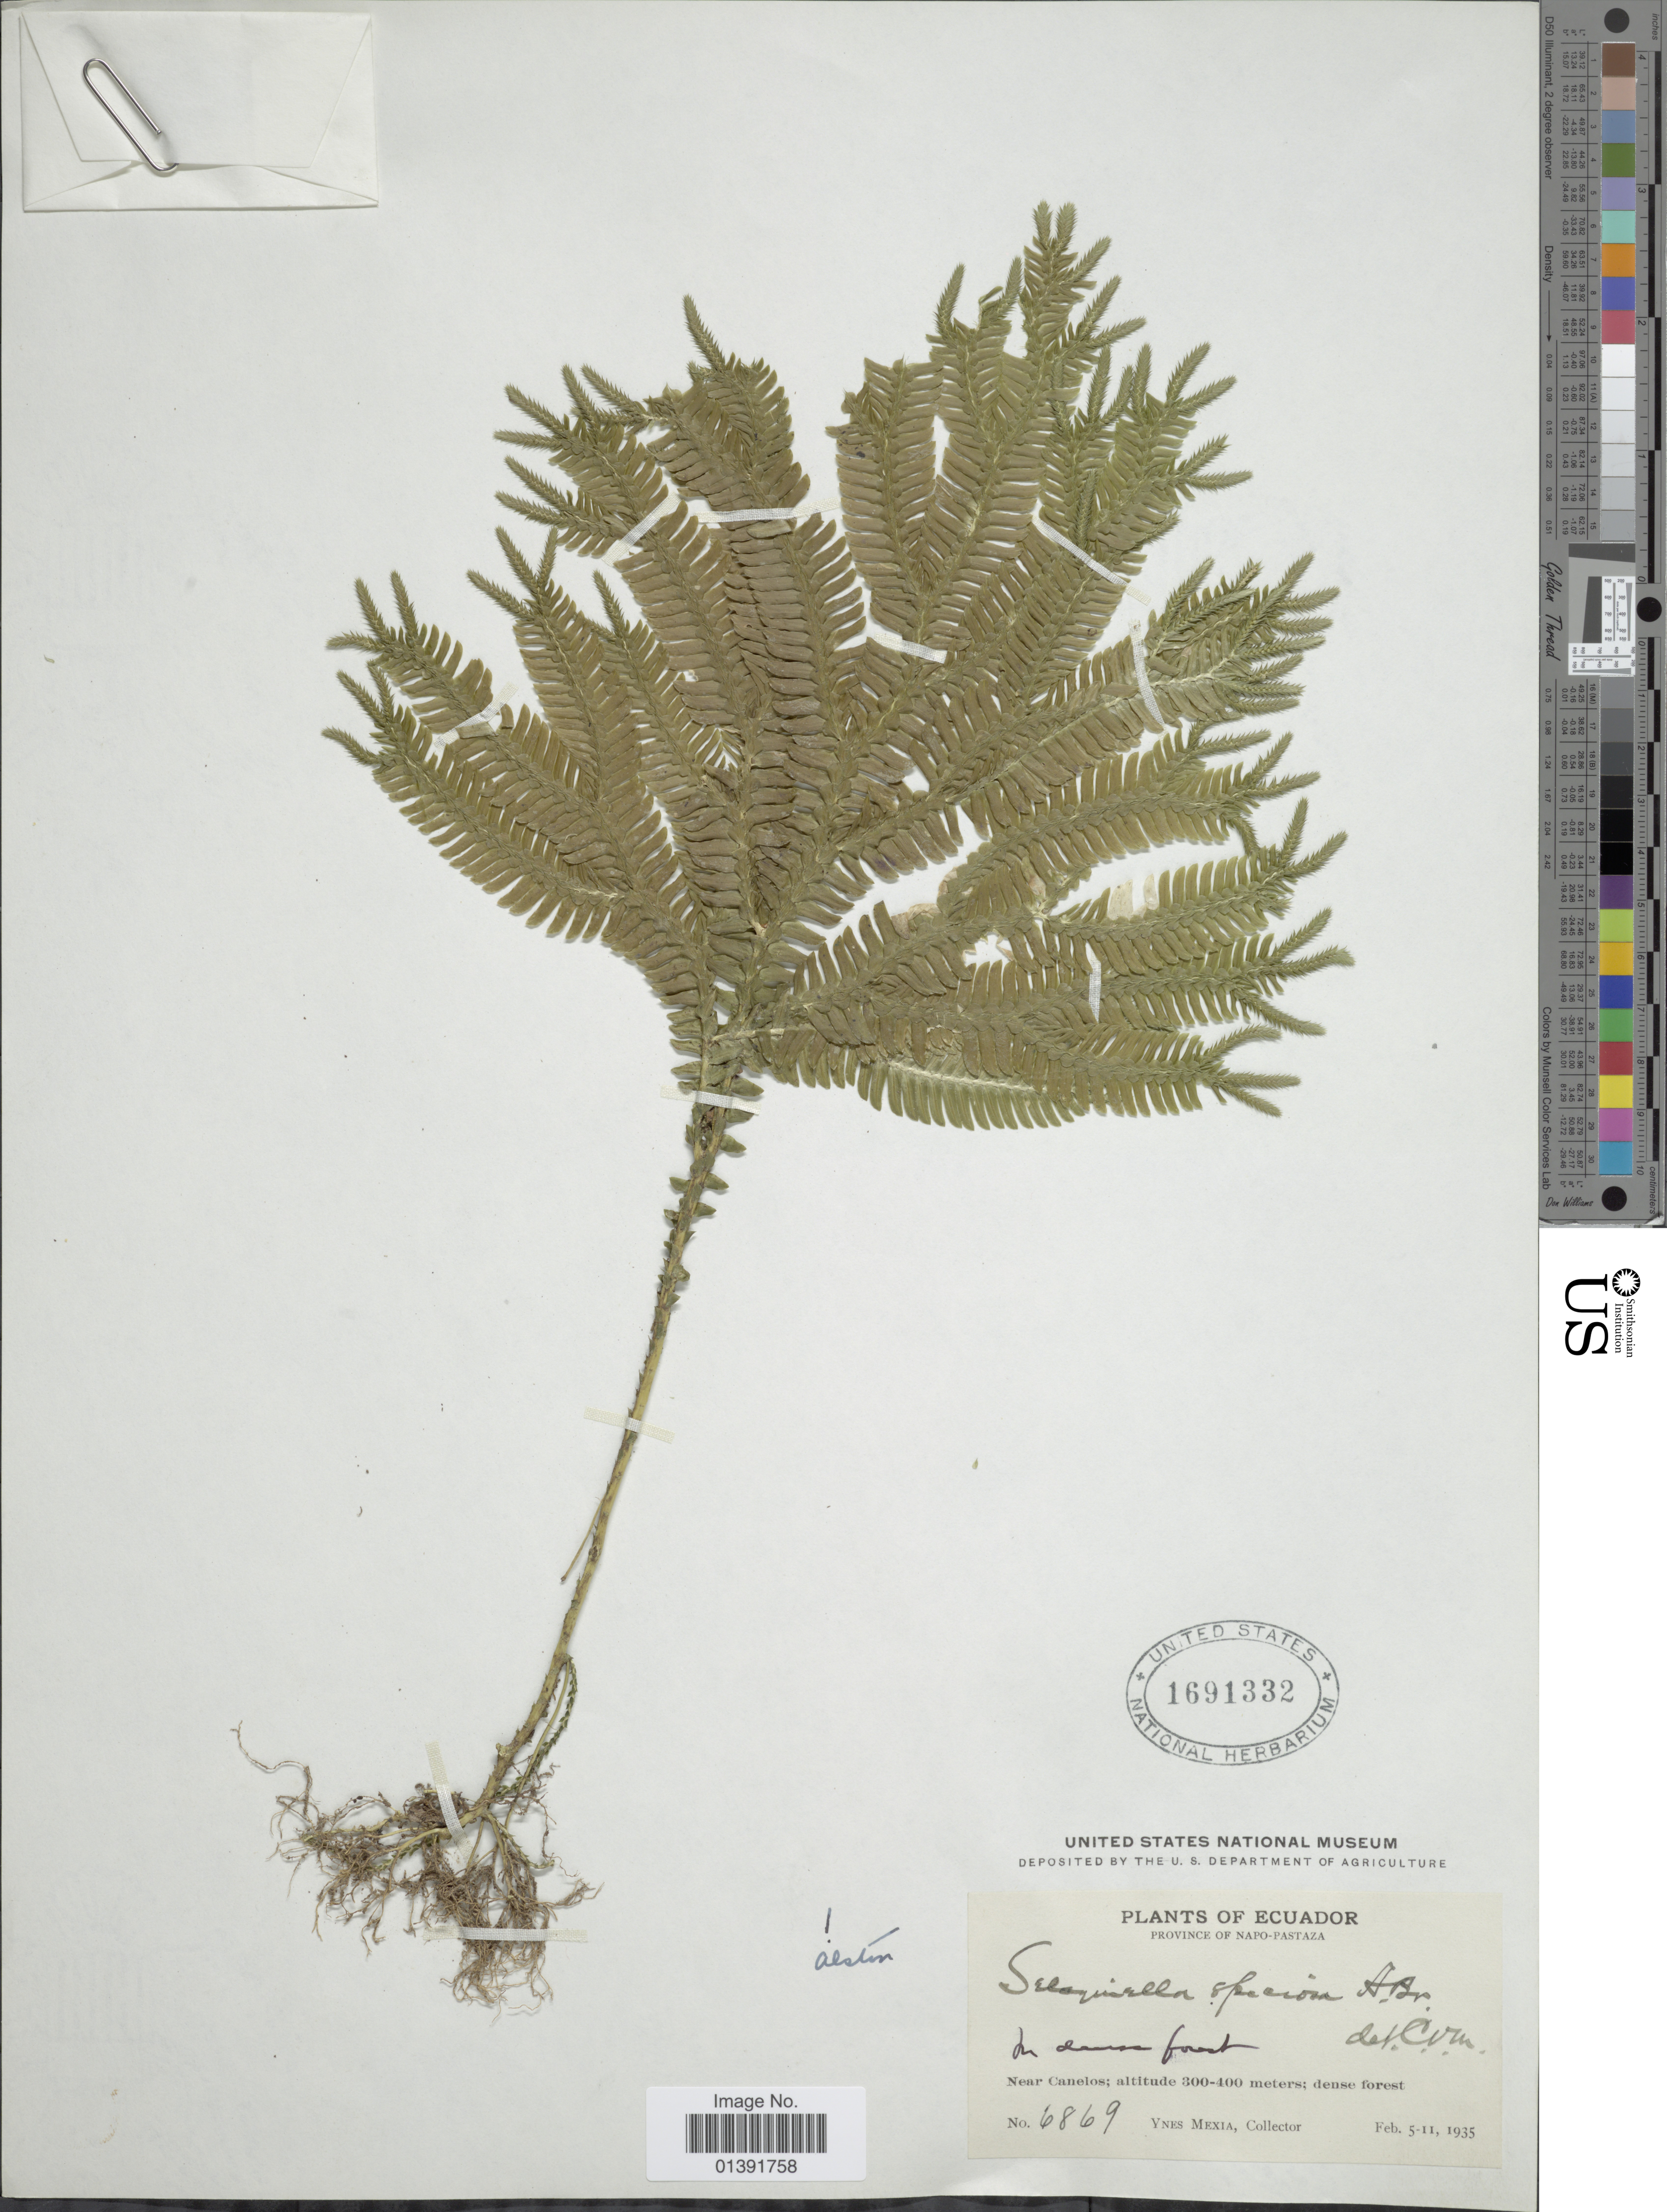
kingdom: Plantae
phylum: Tracheophyta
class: Lycopodiopsida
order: Selaginellales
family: Selaginellaceae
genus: Selaginella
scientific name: Selaginella speciosa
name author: A. Braun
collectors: Y. Mexia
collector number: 6869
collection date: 1935-02-05/1935-02-11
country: Ecuador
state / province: Napo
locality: Province of Napo - Pastaza, near Canelos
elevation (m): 300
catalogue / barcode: US 1691332